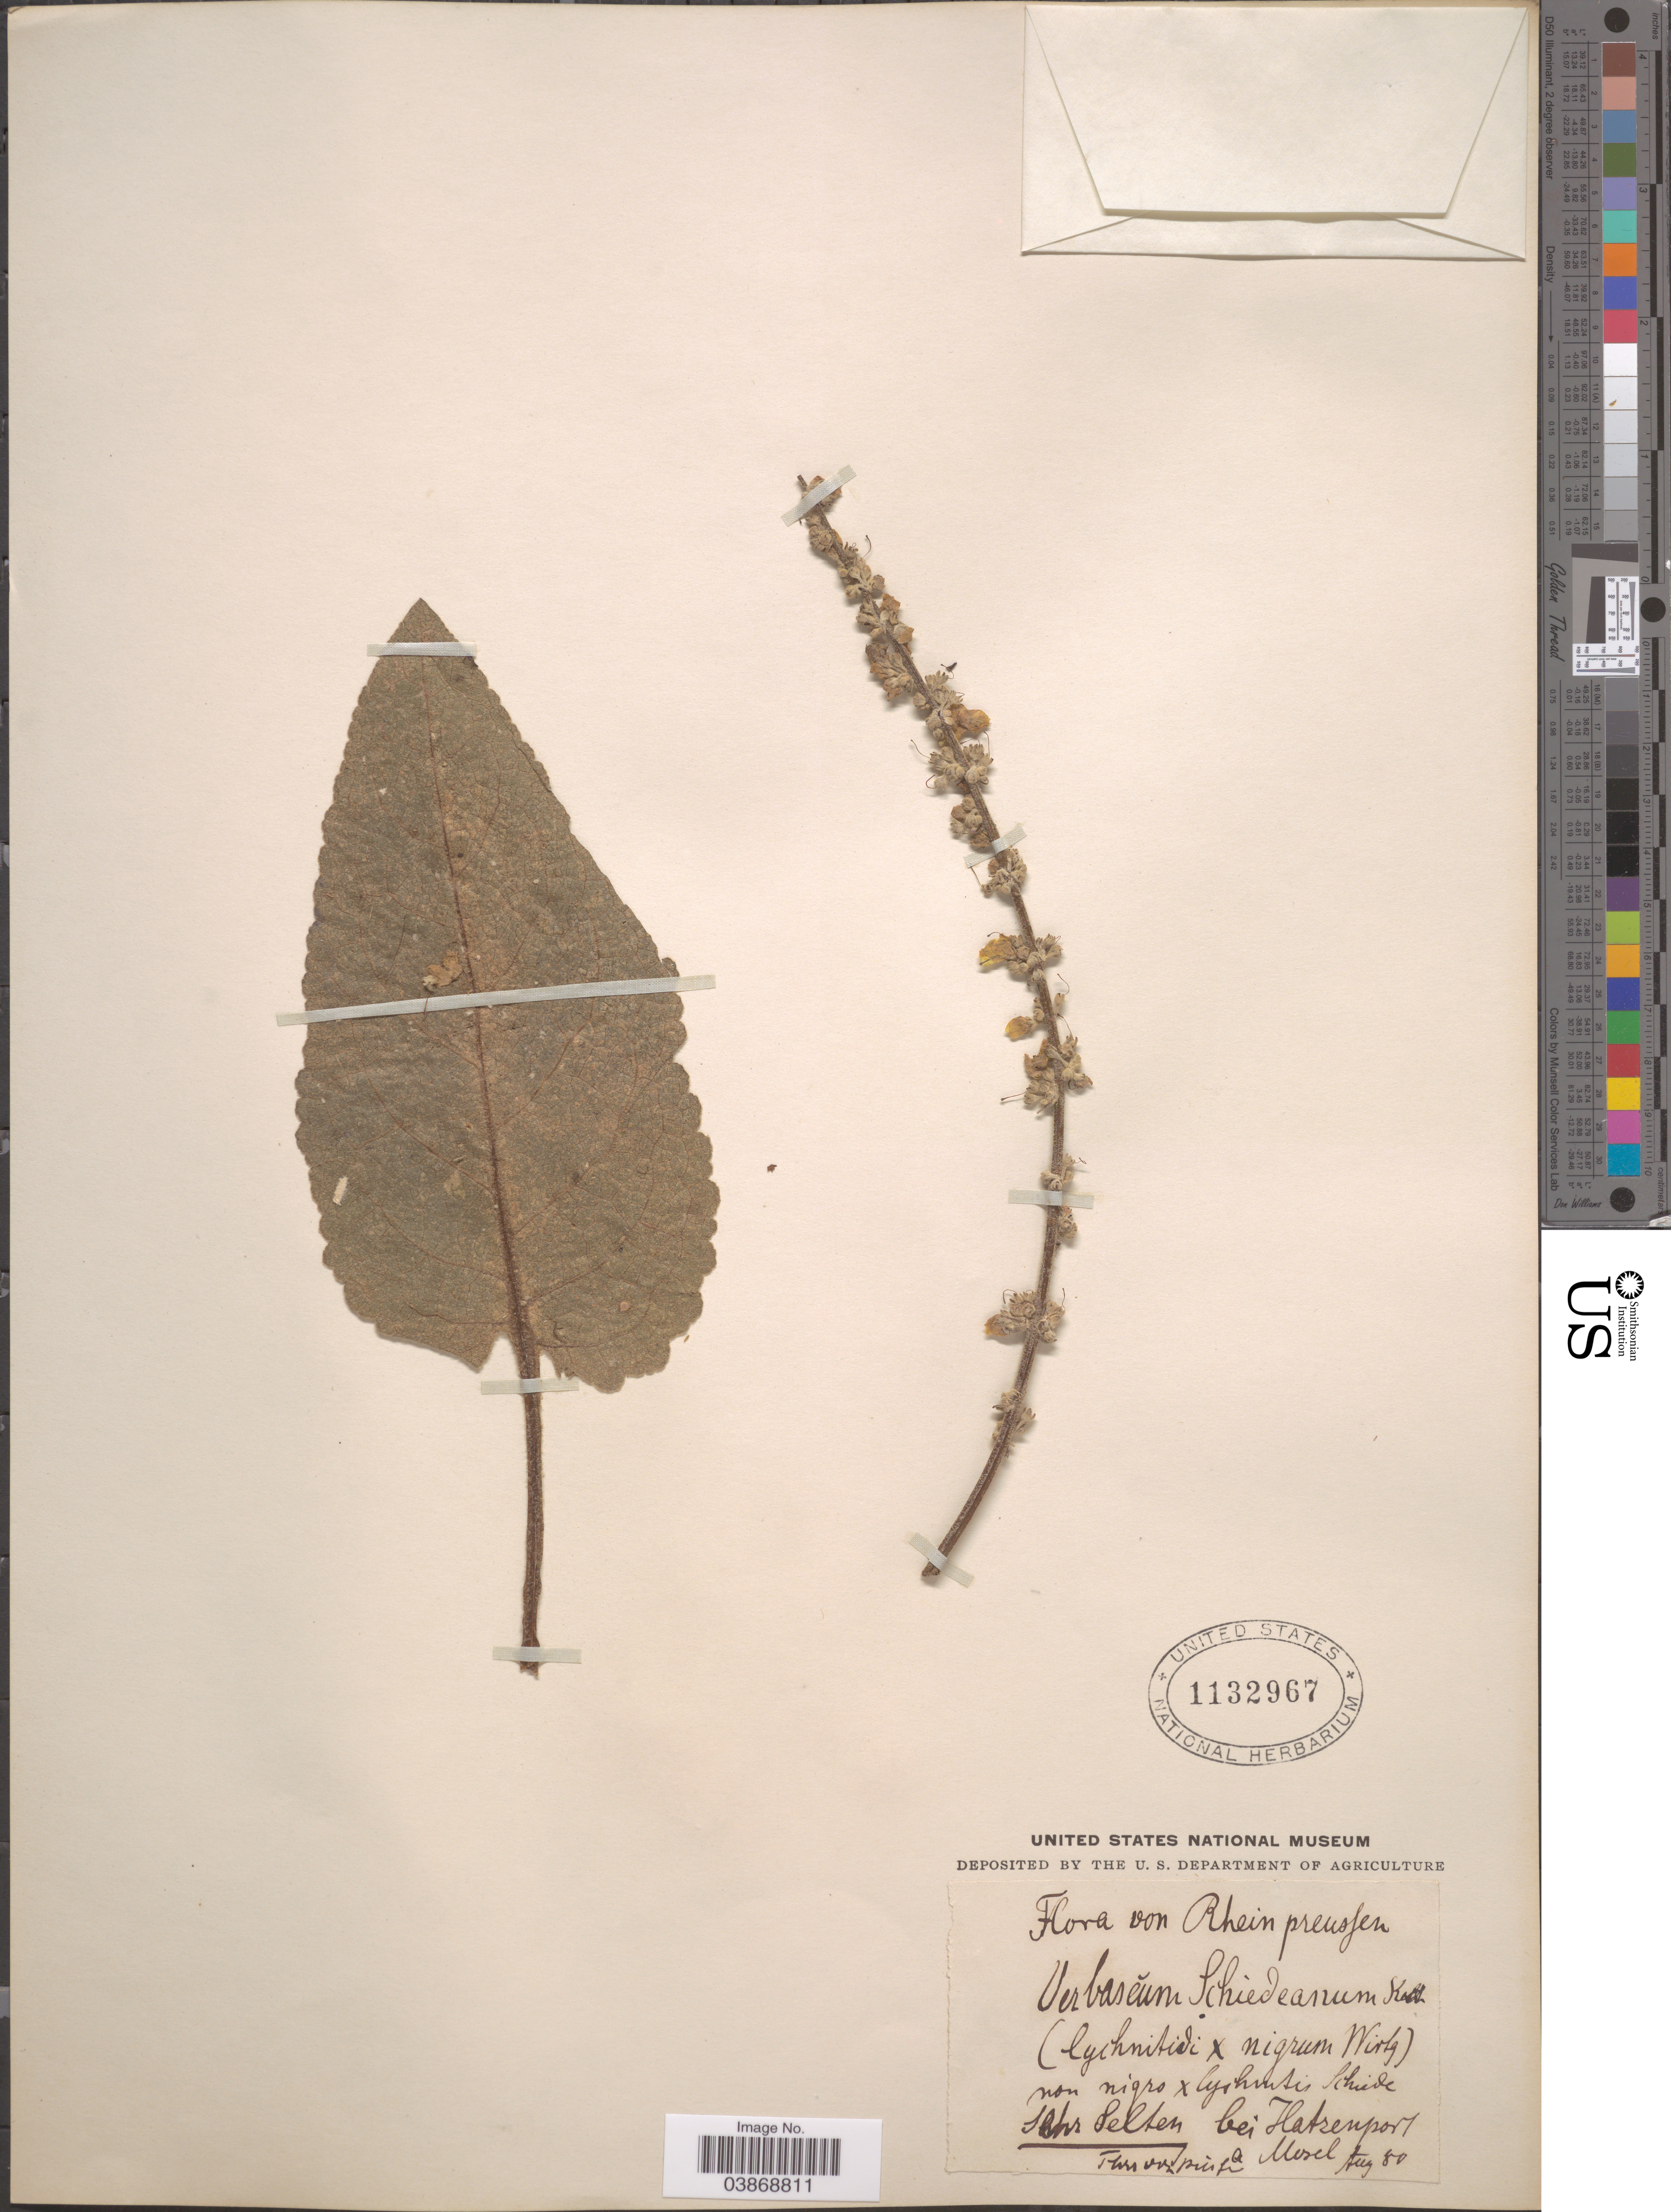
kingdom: Plantae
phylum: Tracheophyta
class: Magnoliopsida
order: Lamiales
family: Scrophulariaceae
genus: Verbascum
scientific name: Verbascum schiedeanum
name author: W.D.J. Koch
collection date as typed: Transcribed d/m/y: /8/80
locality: Rhein preusfen. non nigro [Foreign script] Cyshuntis Schiede.[interpreted] Schr Selten bei Hatzenport Mosel.[interpreted]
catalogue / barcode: US 1132967